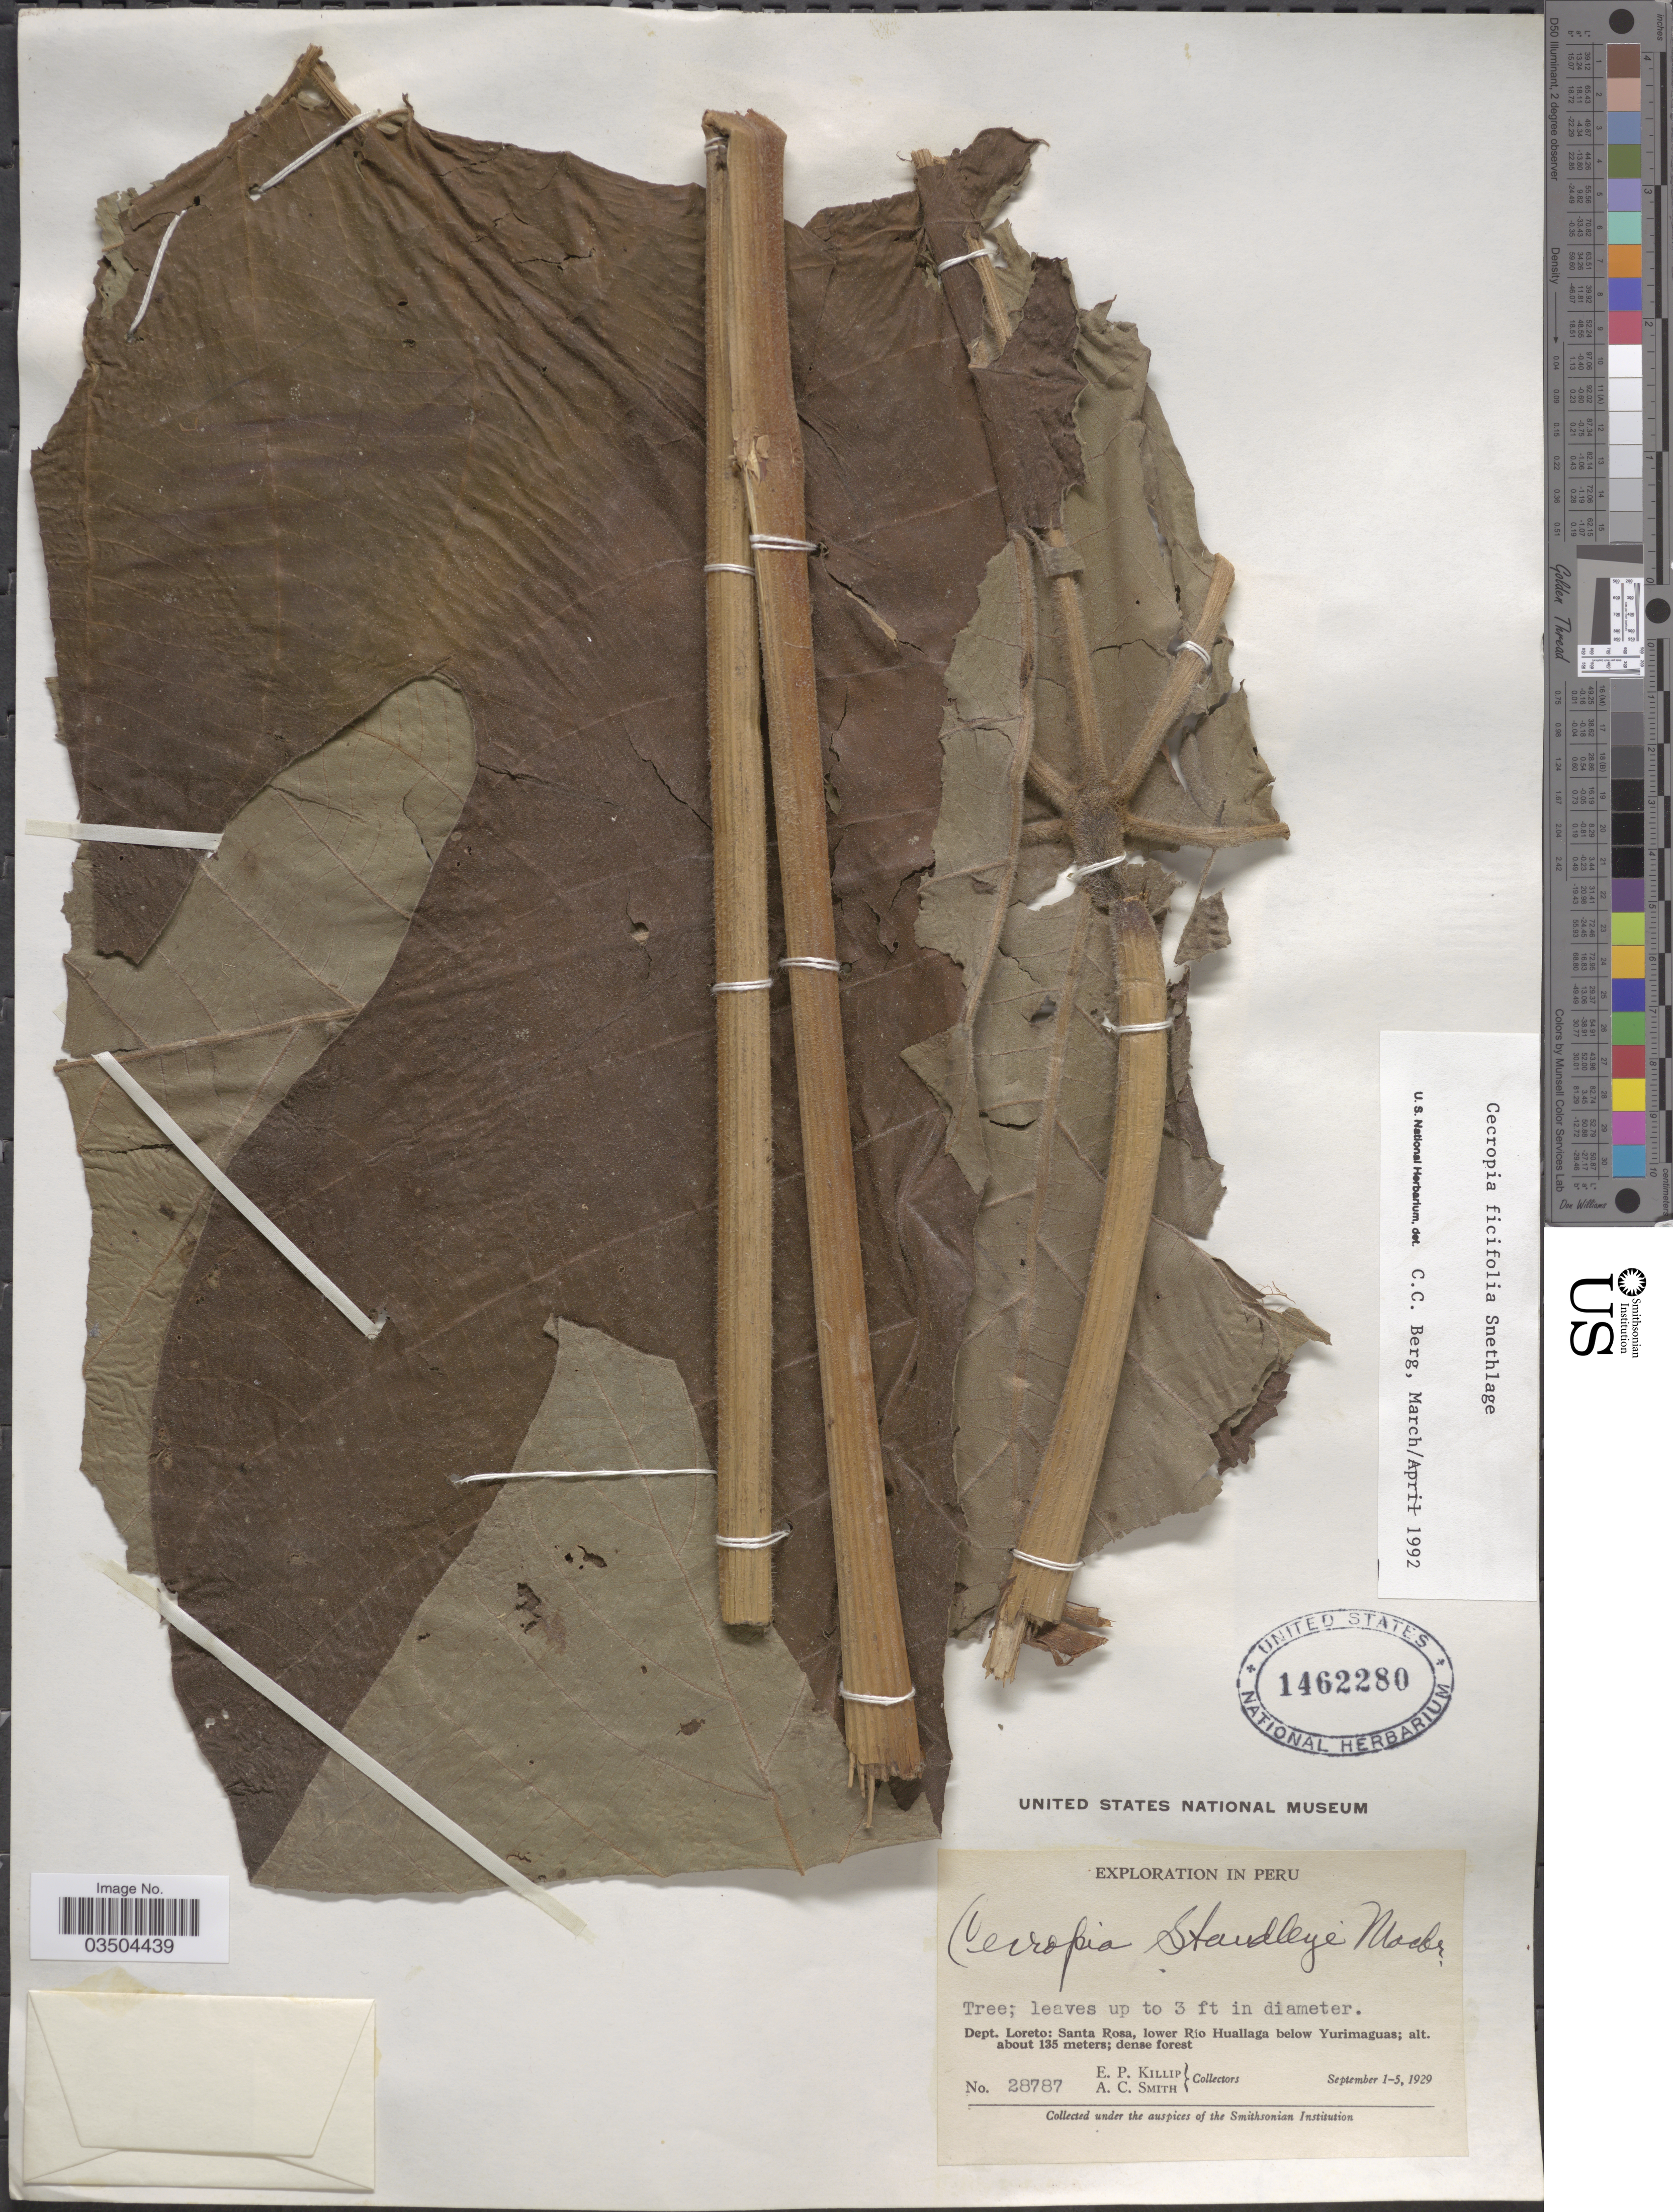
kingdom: Plantae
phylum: Tracheophyta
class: Magnoliopsida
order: Rosales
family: Urticaceae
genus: Cecropia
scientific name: Cecropia ficifolia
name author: Snethlage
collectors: E. P. Killip & A. C. Smith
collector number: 28787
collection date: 1929-09-01/1929-09-05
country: Peru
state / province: Loreto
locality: Dept. Loreto: Santa Rosa, lower Río Huallaga below Yurimaguas.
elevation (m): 135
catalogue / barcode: US 1462280